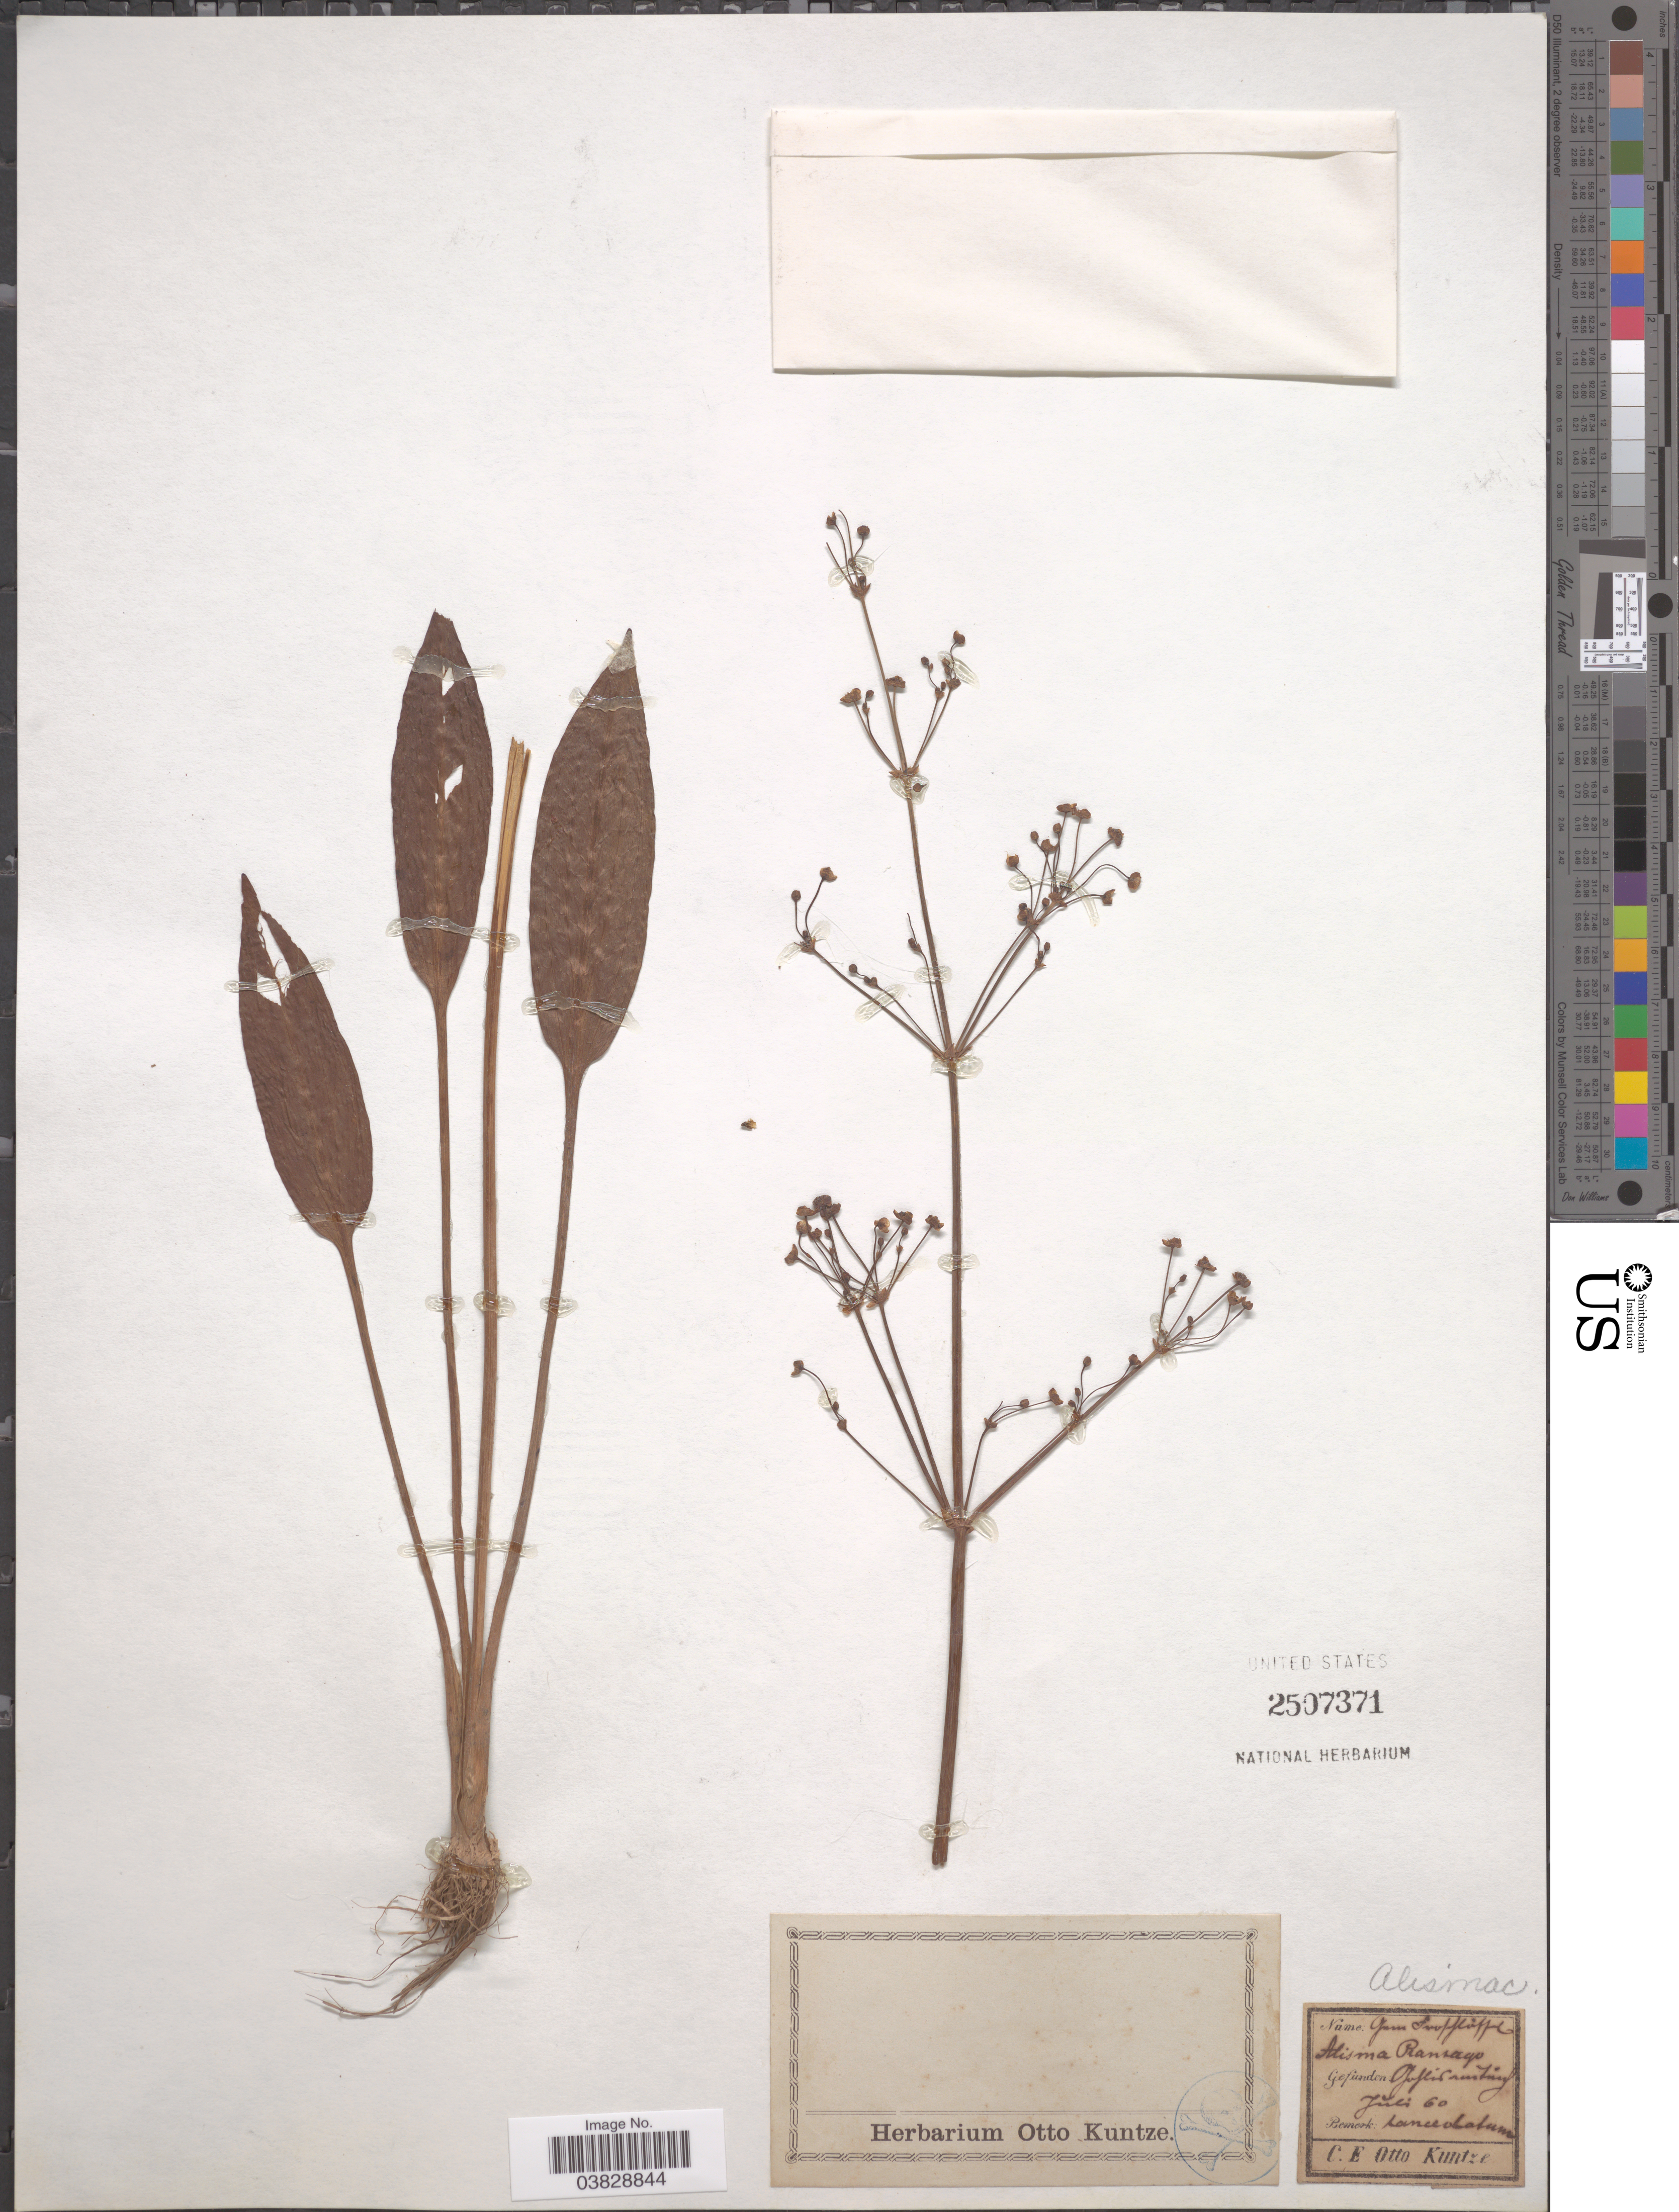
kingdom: Plantae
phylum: Tracheophyta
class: Liliopsida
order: Alismatales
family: Alismataceae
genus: Alisma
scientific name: Alisma brevipes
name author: Greene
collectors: C.E.O. Kuntze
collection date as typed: Transcribed d/m/y: /7/60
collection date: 1860-07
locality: Joflind [illegible text]Zánf.[interpreted]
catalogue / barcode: US 2507371